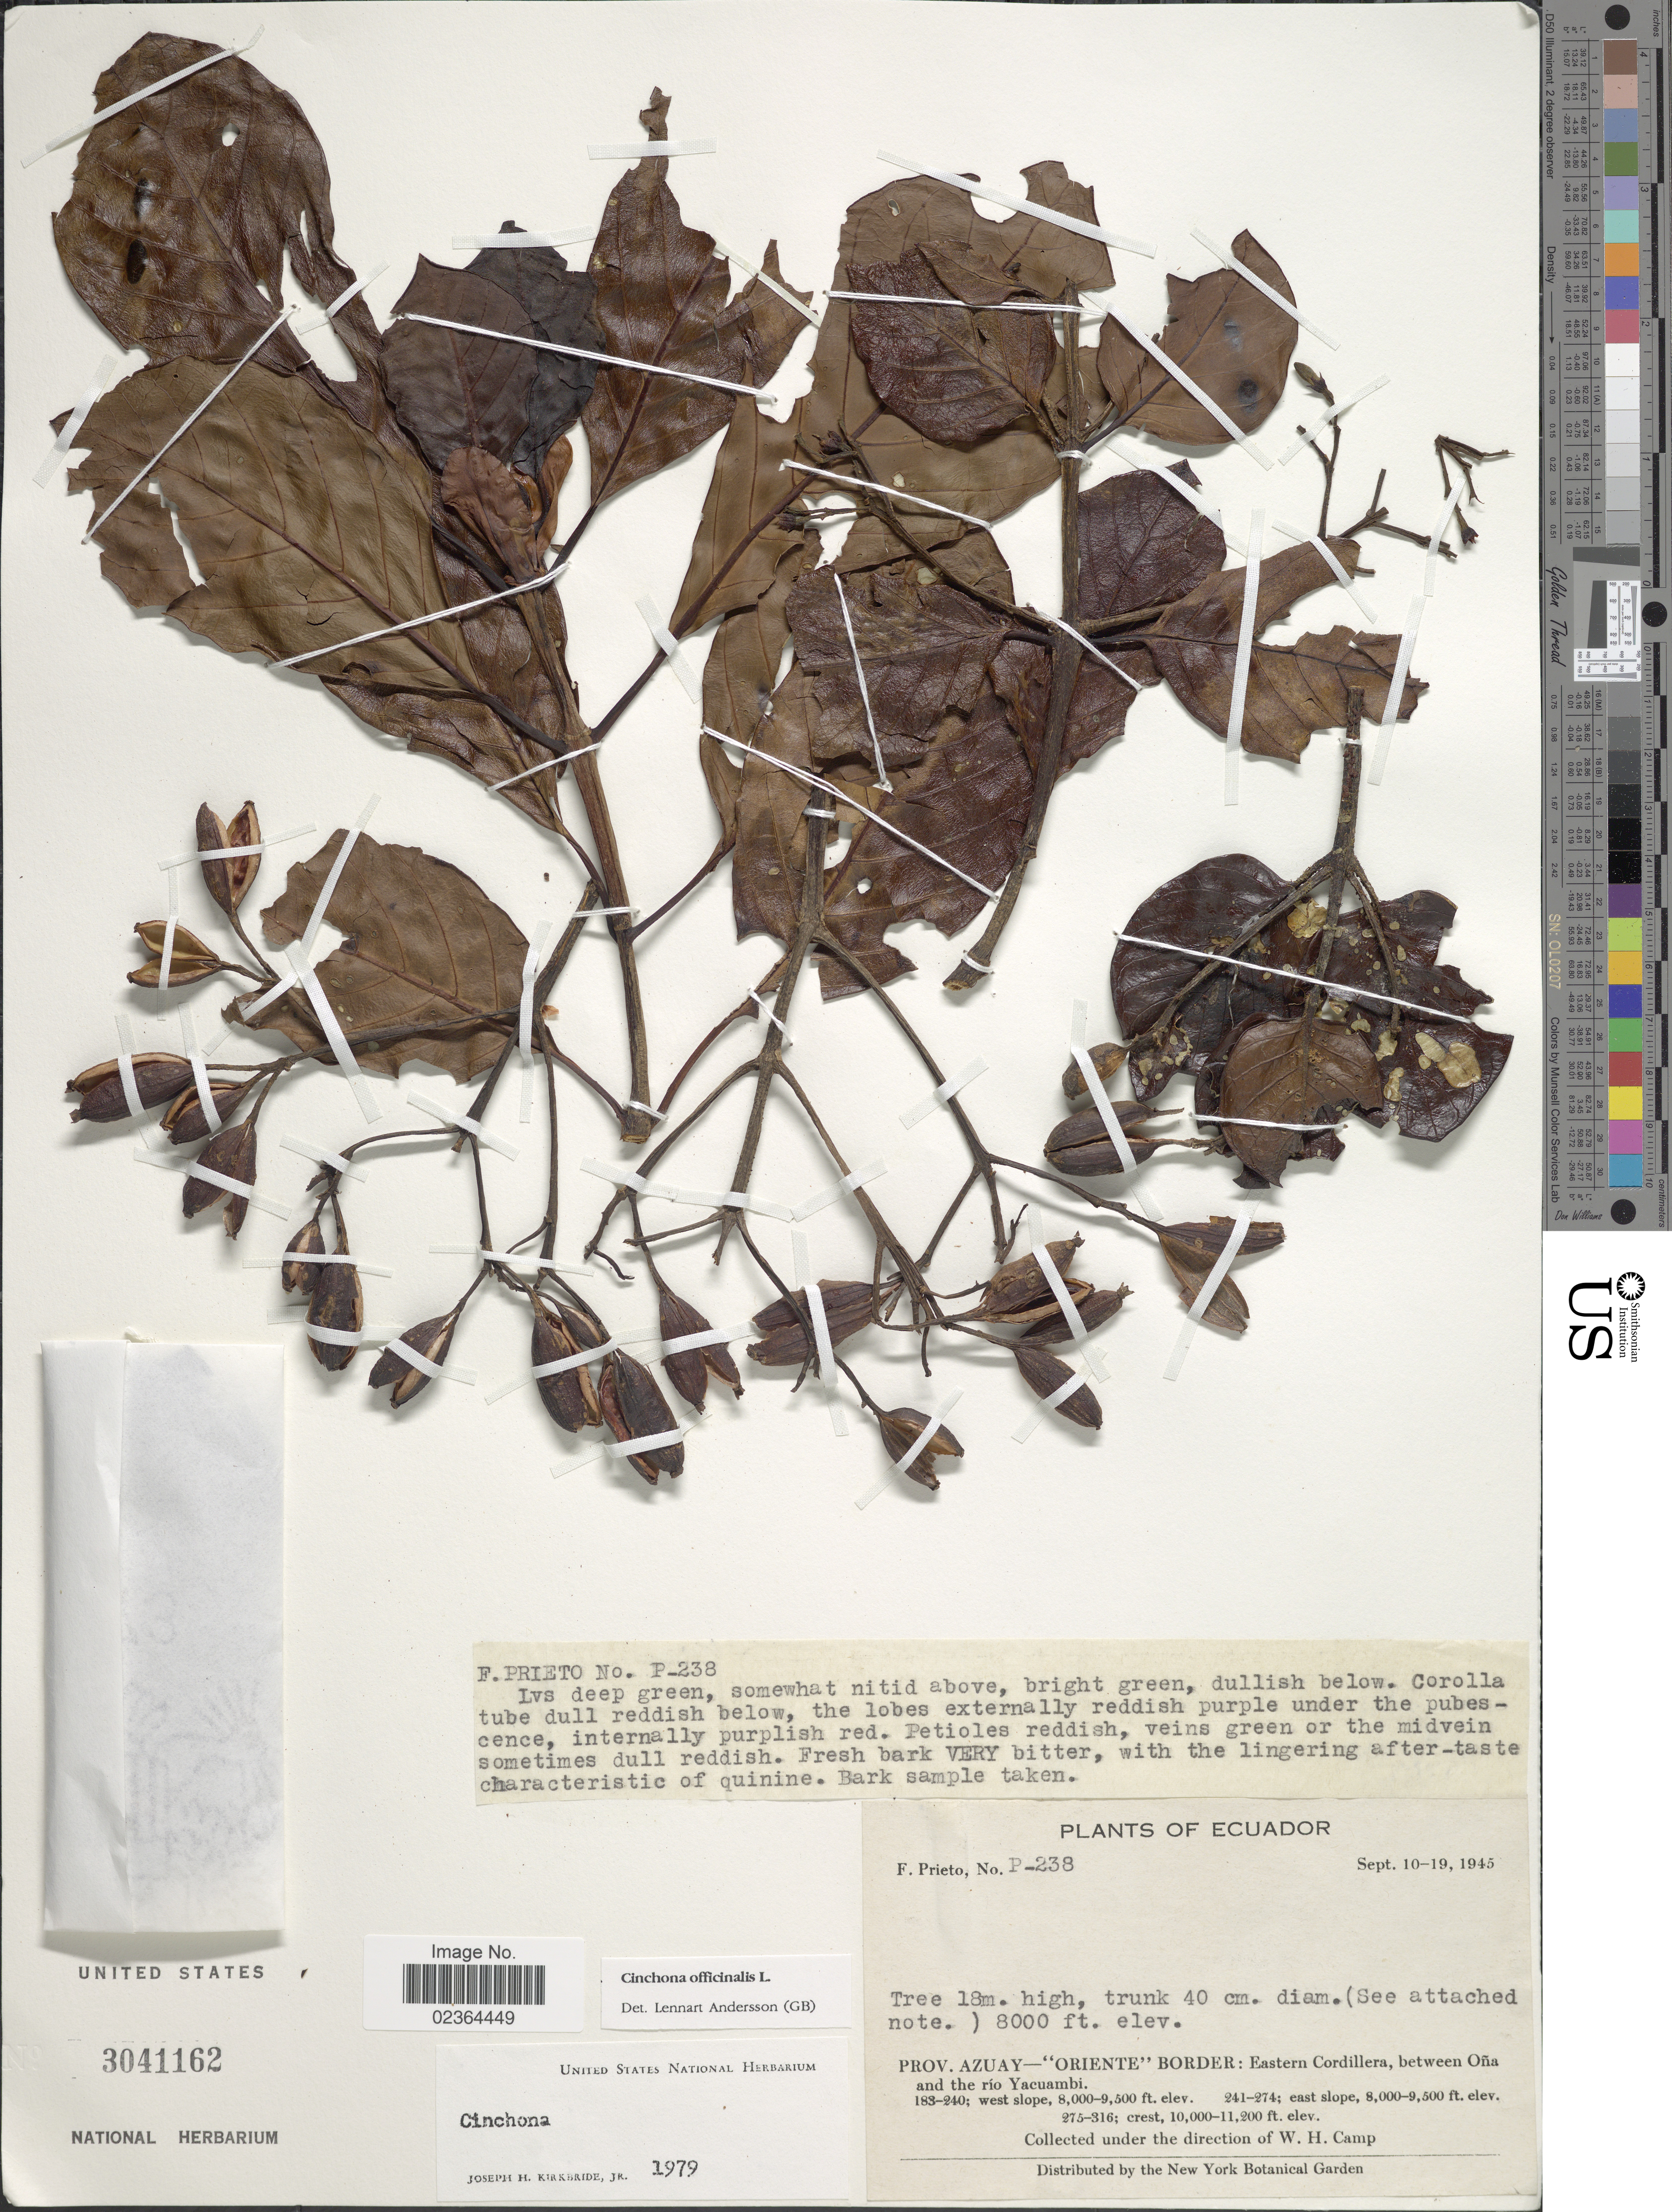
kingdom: Plantae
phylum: Tracheophyta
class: Magnoliopsida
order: Gentianales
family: Rubiaceae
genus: Cinchona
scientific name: Cinchona officinalis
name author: L.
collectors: F. Prieto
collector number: P-238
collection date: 1945-09-10/1945-09-19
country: Ecuador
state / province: Azuay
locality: Prov. Azuay Oriente Border: Eastern Cordillera, between Ona and the rio Yacuambi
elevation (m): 2438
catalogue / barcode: US 3041162